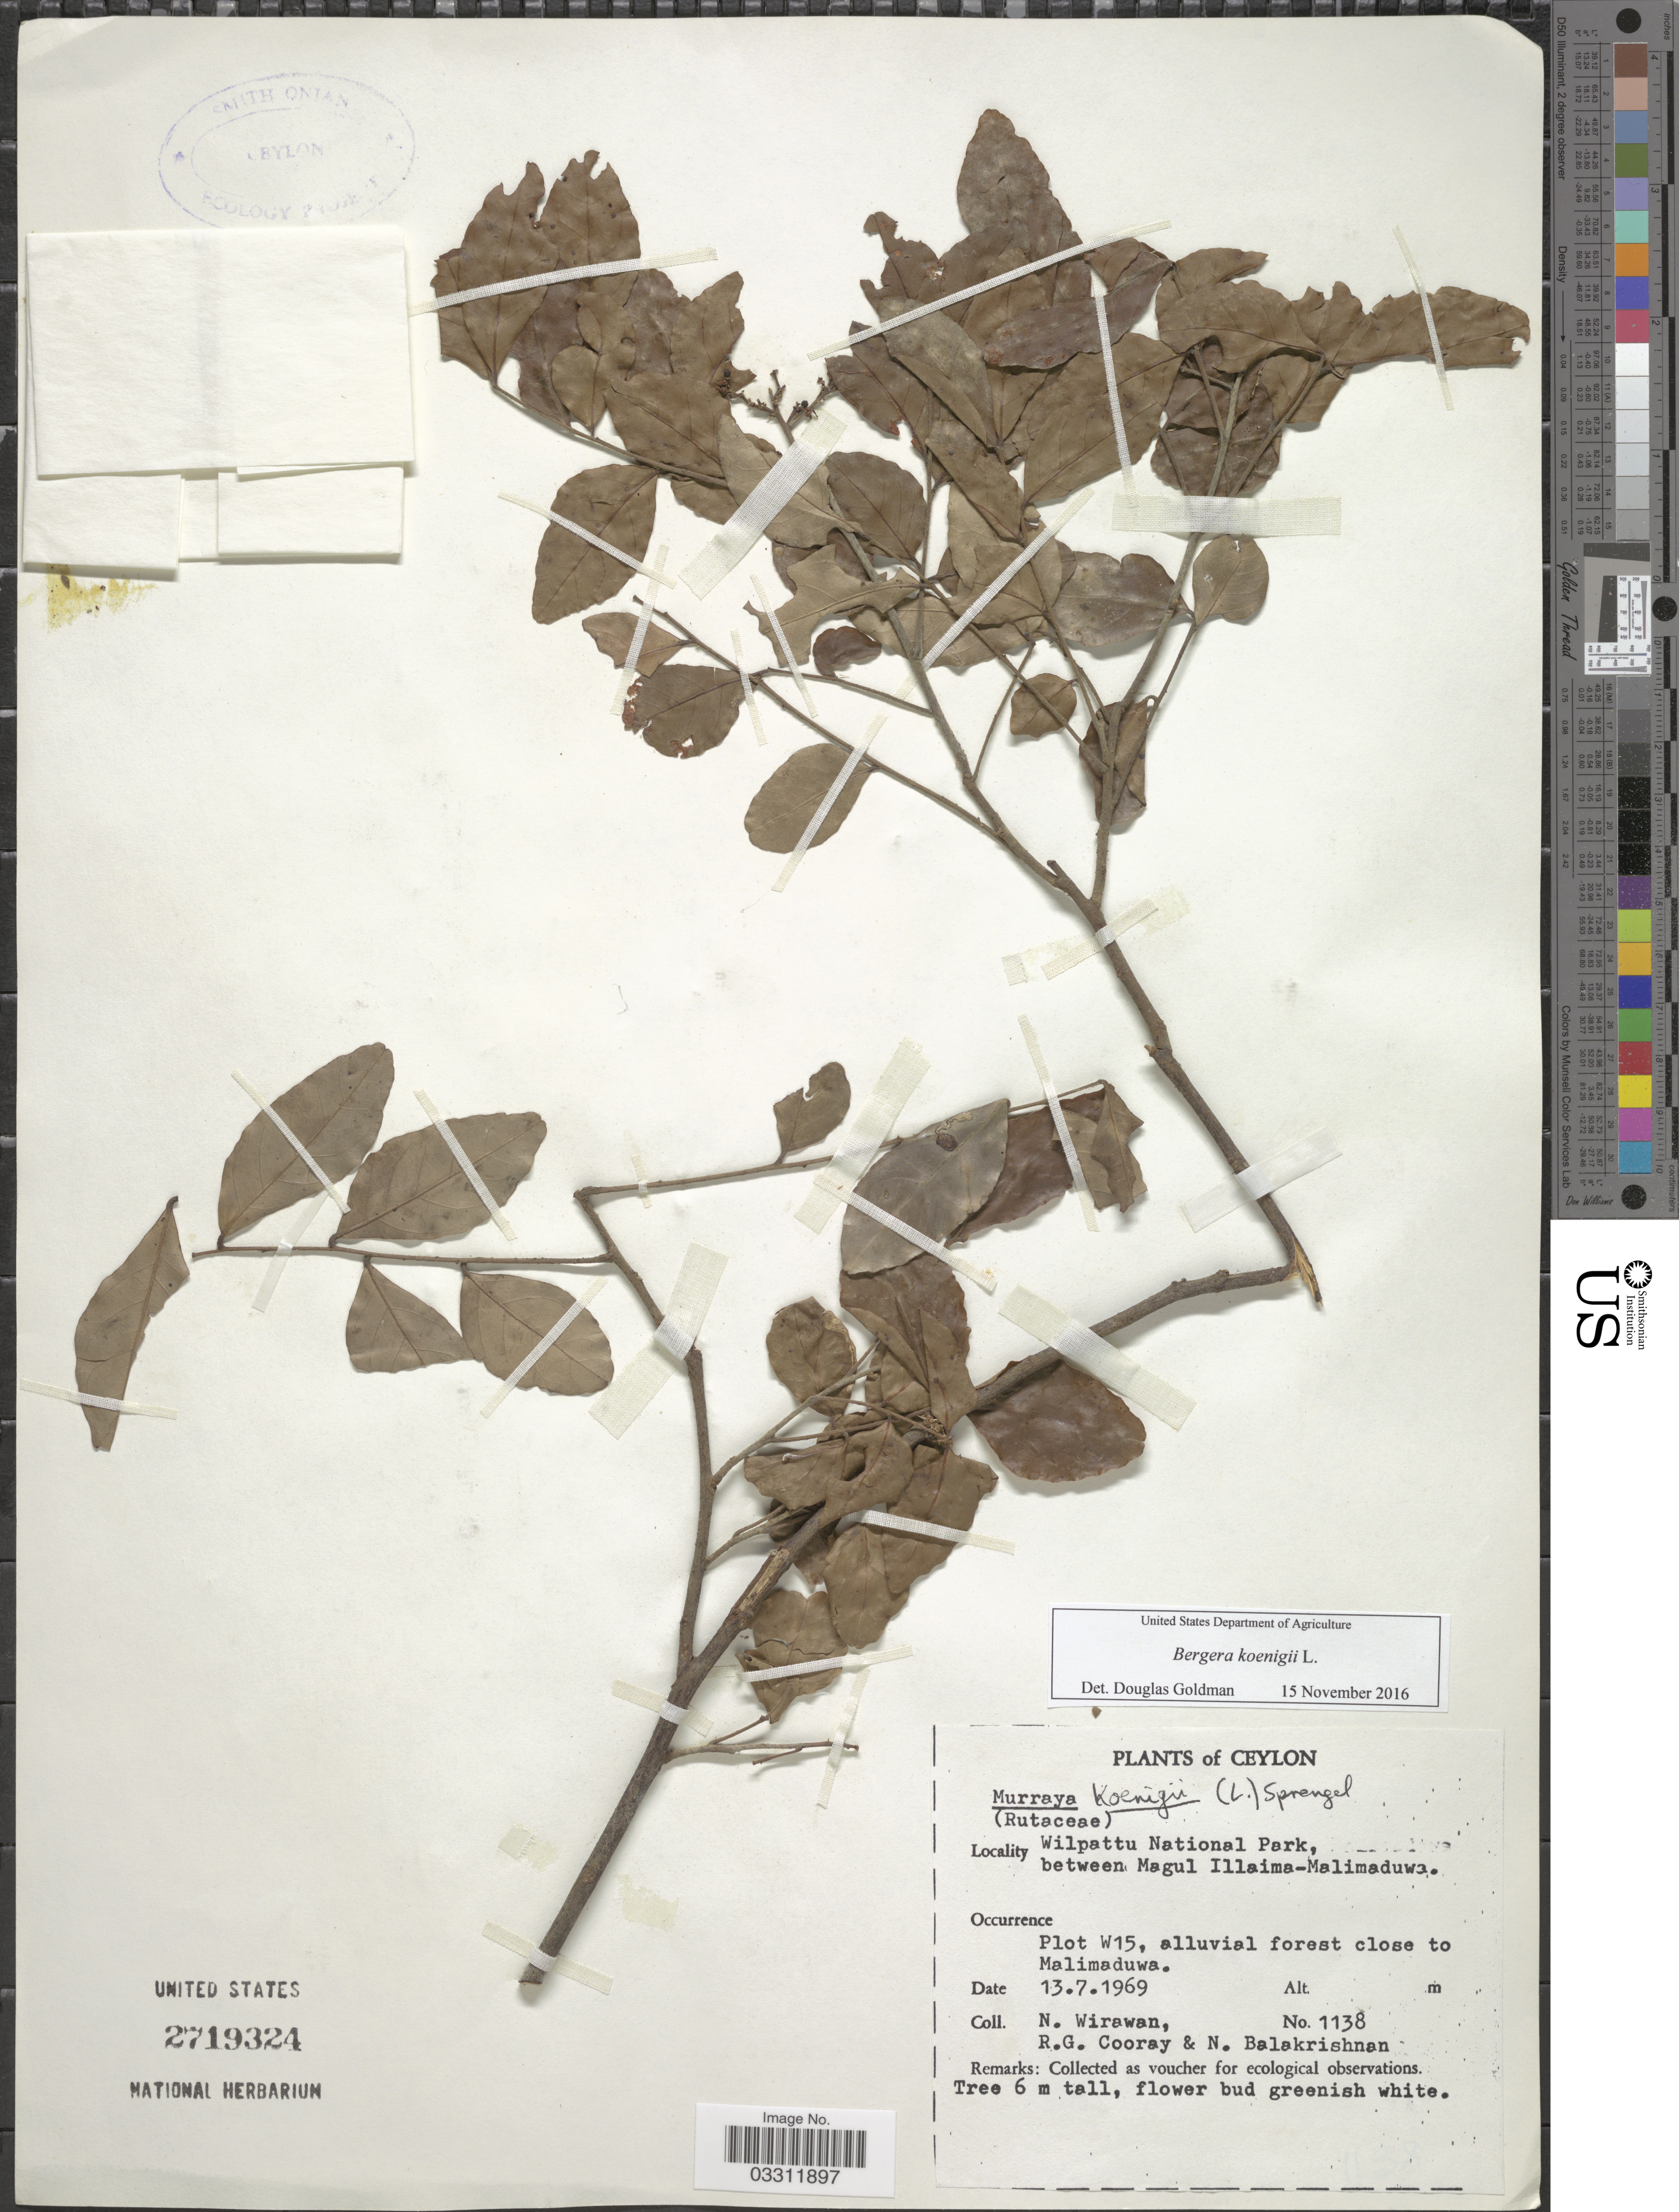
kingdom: Plantae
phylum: Tracheophyta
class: Magnoliopsida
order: Sapindales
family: Rutaceae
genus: Bergera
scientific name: Bergera koenigii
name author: L.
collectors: N. Wirawan, R. Cooray & N. Balakrishnan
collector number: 1138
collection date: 1969-07-13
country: Sri Lanka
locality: Ceylon. Wilpattu National Park, between Magul Illaima-Malimaduwa. Plot W15, alluvial forest close to Malimaduwa.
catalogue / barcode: US 2719324